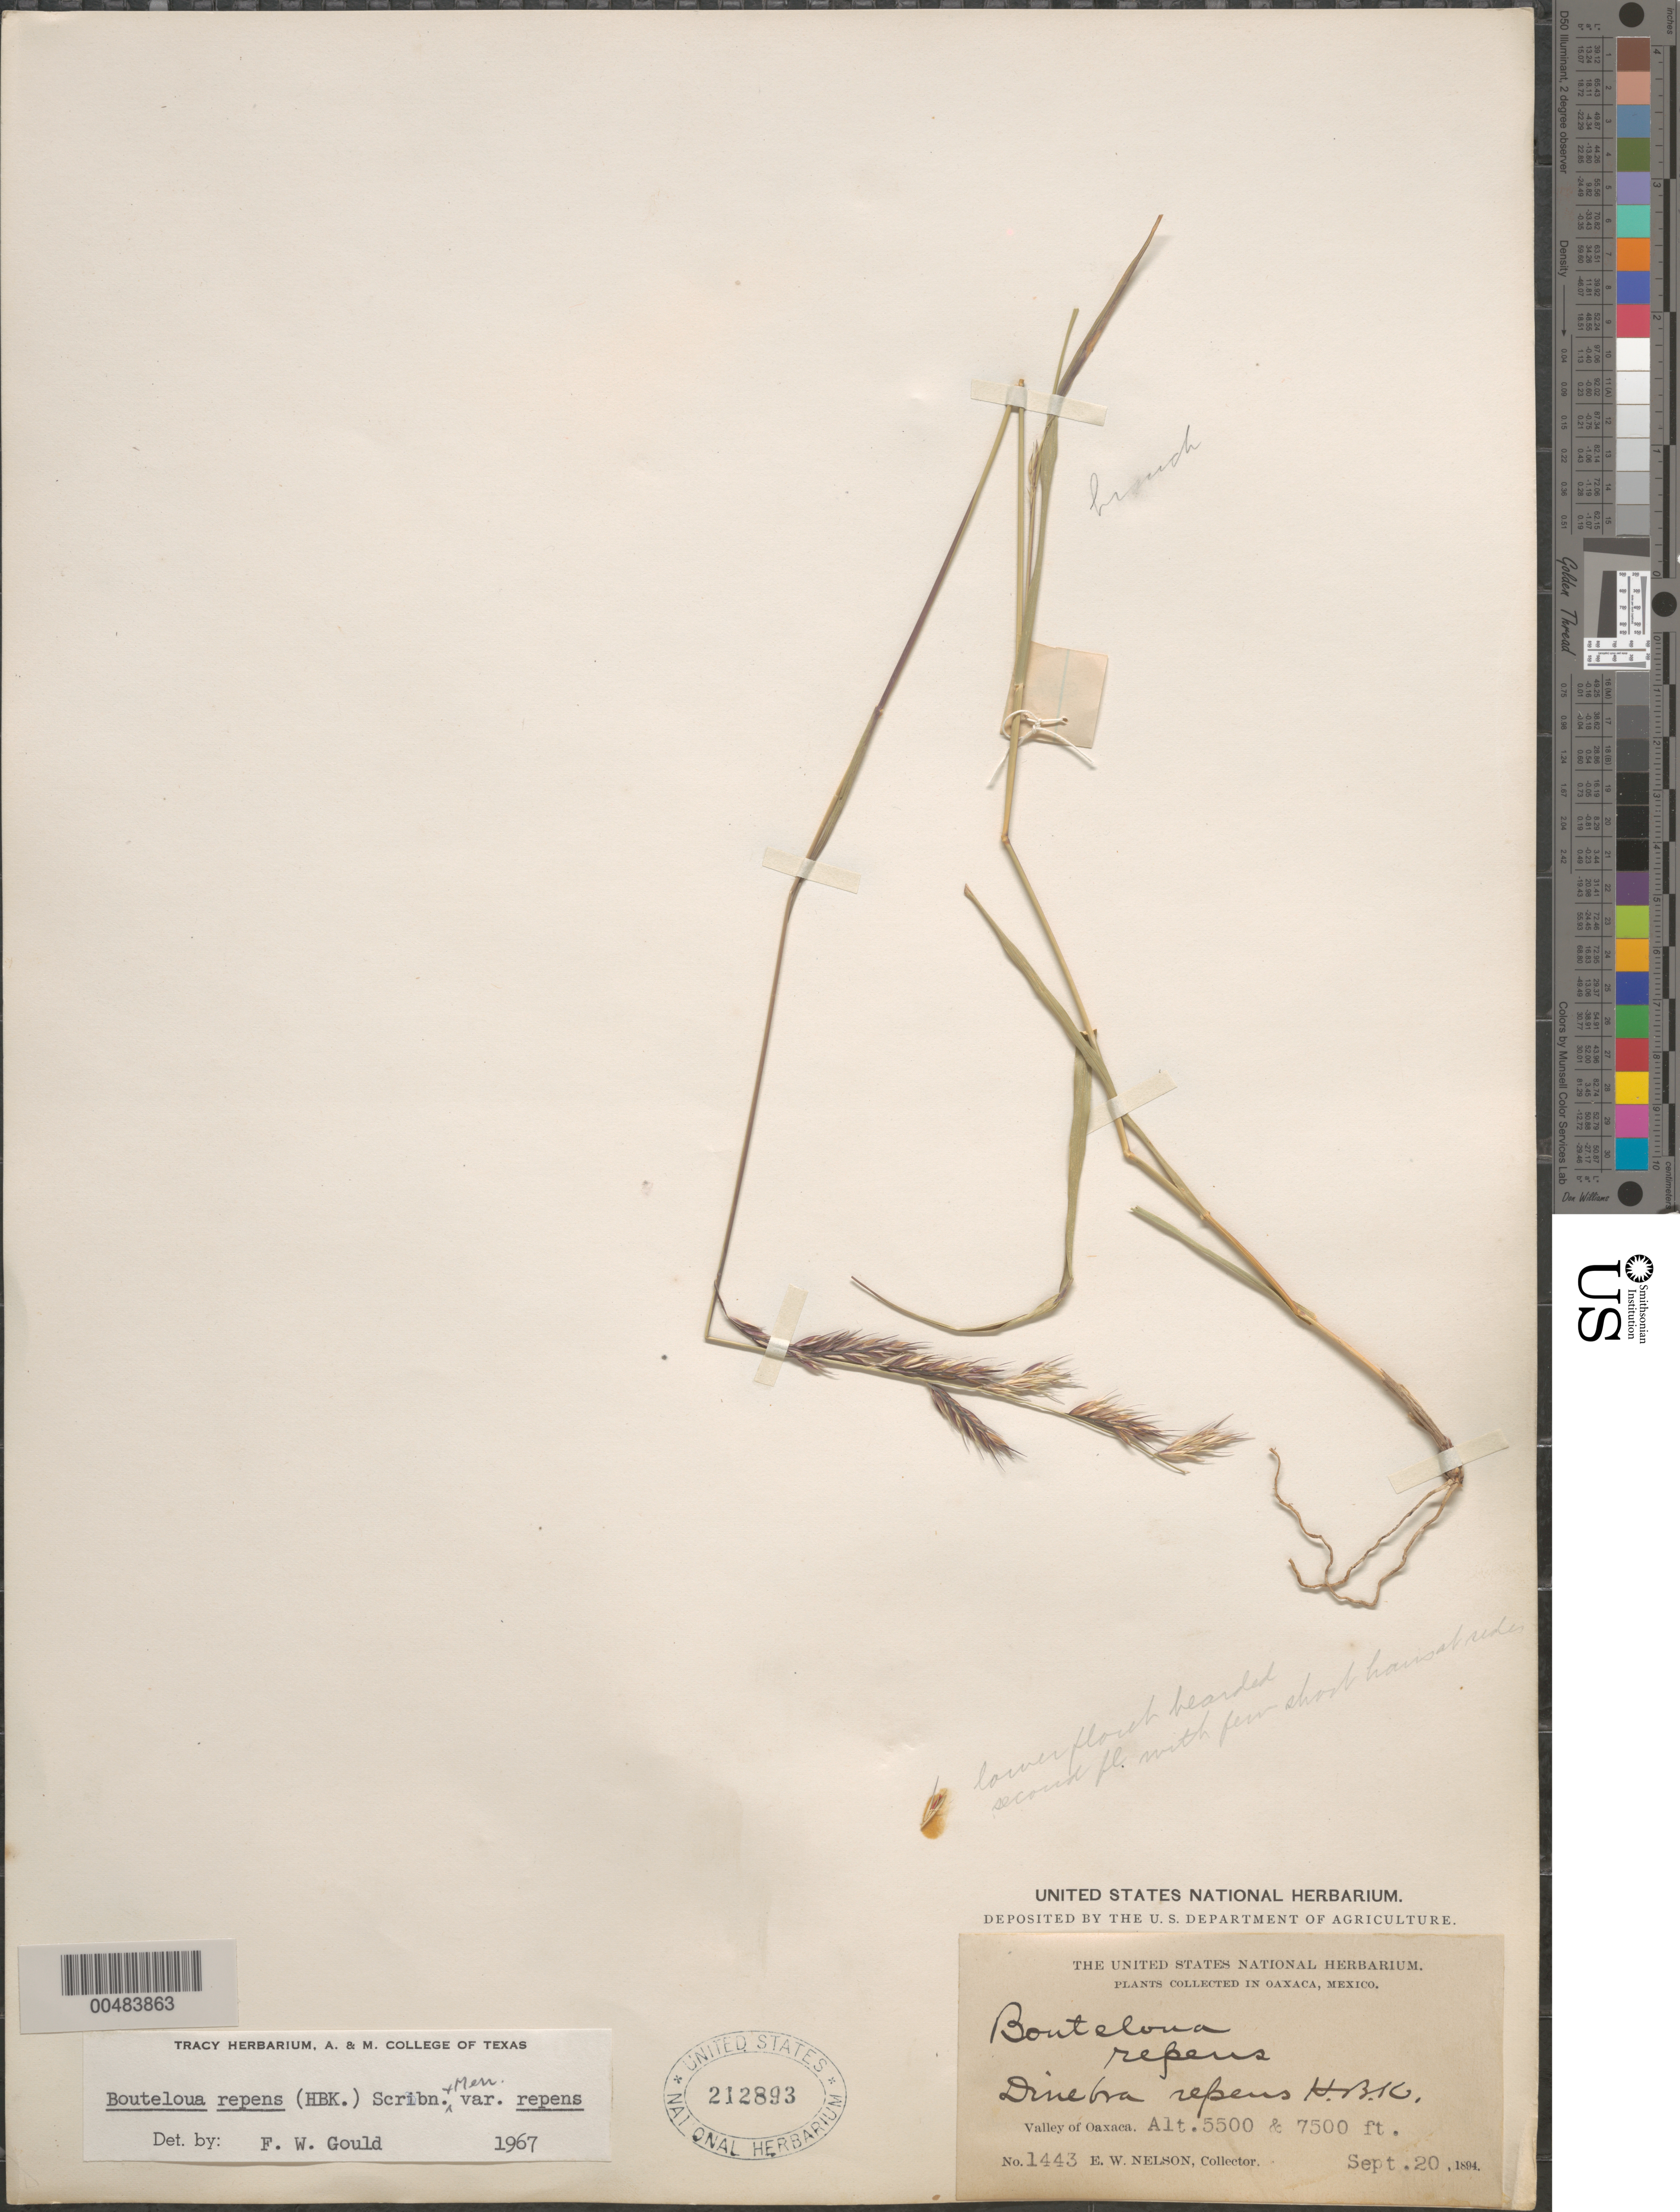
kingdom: Plantae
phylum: Tracheophyta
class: Liliopsida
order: Poales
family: Poaceae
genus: Bouteloua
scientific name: Bouteloua repens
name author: (Kunth) Scribn. & Merr.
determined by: Gould, F. W.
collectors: E. W. Nelson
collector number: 1443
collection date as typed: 20 Sep 1894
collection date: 1894-09-20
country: Mexico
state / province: Oaxaca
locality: Valley of Oaxaca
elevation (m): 1676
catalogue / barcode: US 212893